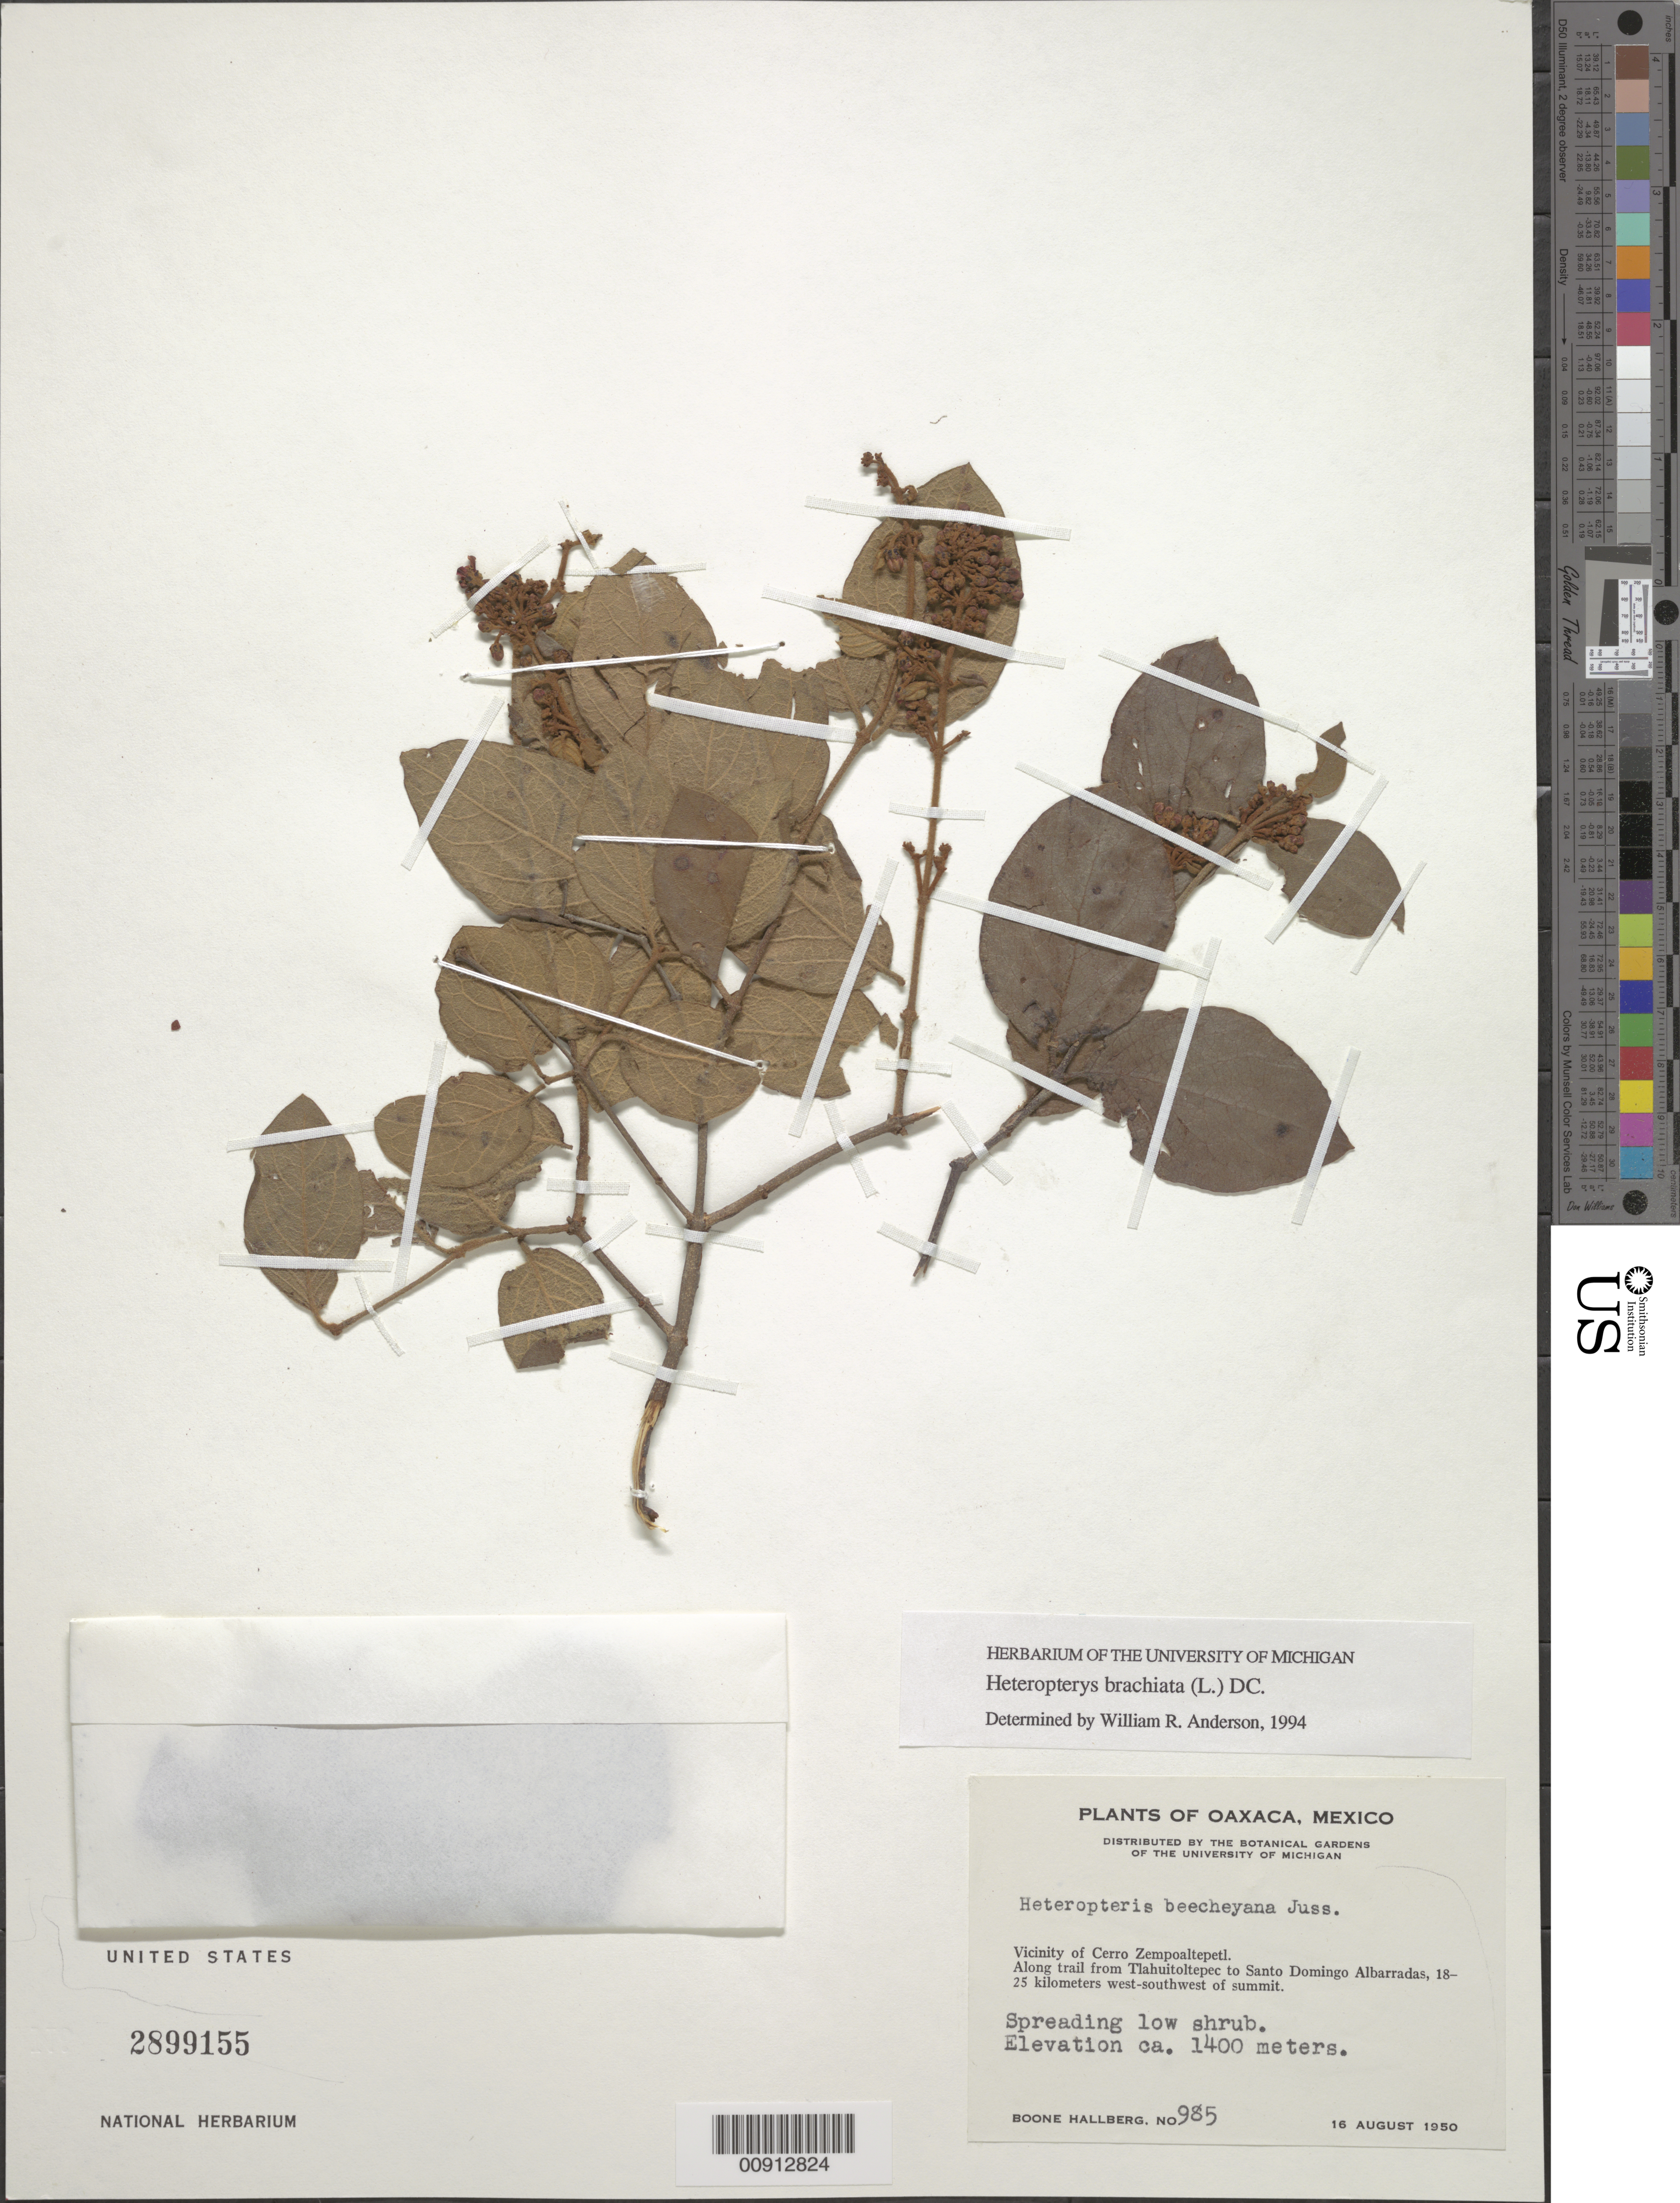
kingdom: Plantae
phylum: Tracheophyta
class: Magnoliopsida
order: Malpighiales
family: Malpighiaceae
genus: Heteropterys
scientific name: Heteropterys brachiata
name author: (L.) DC.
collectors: B. Hallberg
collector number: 985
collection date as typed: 16 Aug 1950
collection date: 1950-08-16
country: Mexico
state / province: Oaxaca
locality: Vicinity of Cerro Zempoaltepetl. Along trail from Tlahuitoltepec to Santo Domingo Albarradas, 18-25 kilometers west-southwest of summit.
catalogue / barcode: US 2899155